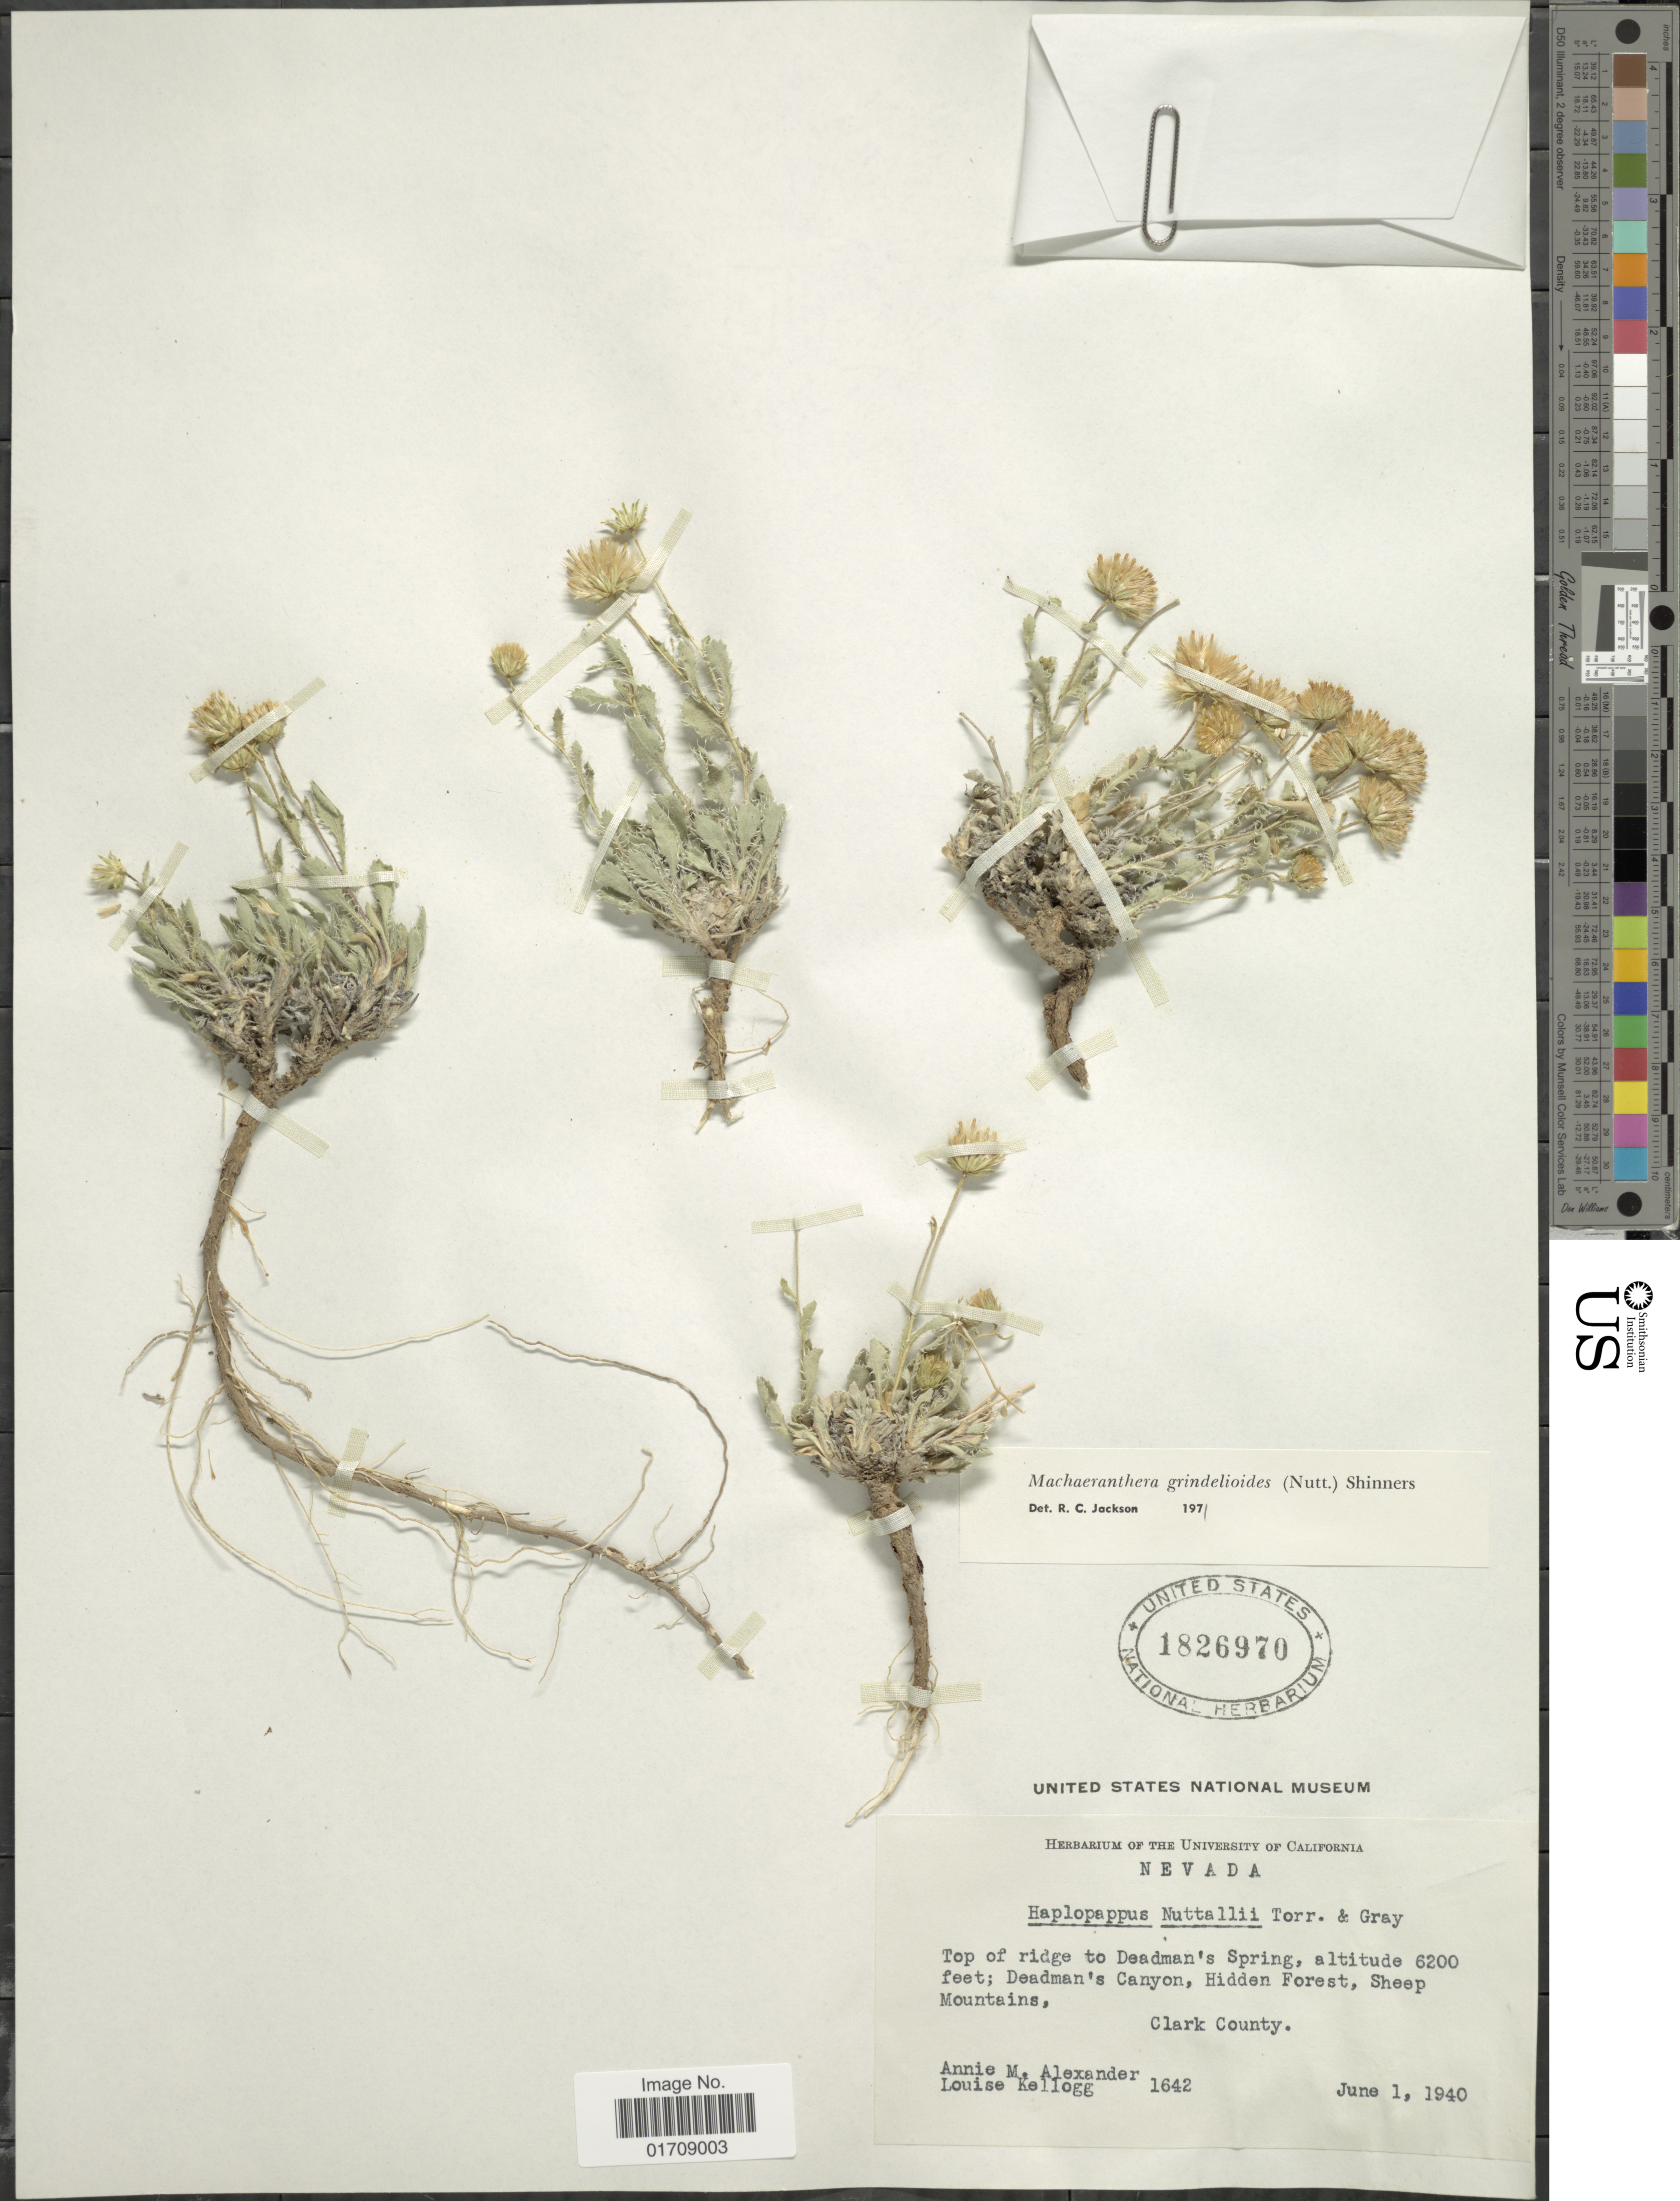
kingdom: Plantae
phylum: Tracheophyta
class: Magnoliopsida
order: Asterales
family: Asteraceae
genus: Machaeranthera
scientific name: Machaeranthera grindelioides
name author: (Nutt.) Shinners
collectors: A. M. Alexander & L. Kellogg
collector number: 1642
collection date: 1940-06-01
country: United States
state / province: Nevada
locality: Ridge to Deadman's Spring, Deadman's Canyon, Hidden Forest, Sheep Mountains, Clark County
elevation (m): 1890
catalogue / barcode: US 1826970